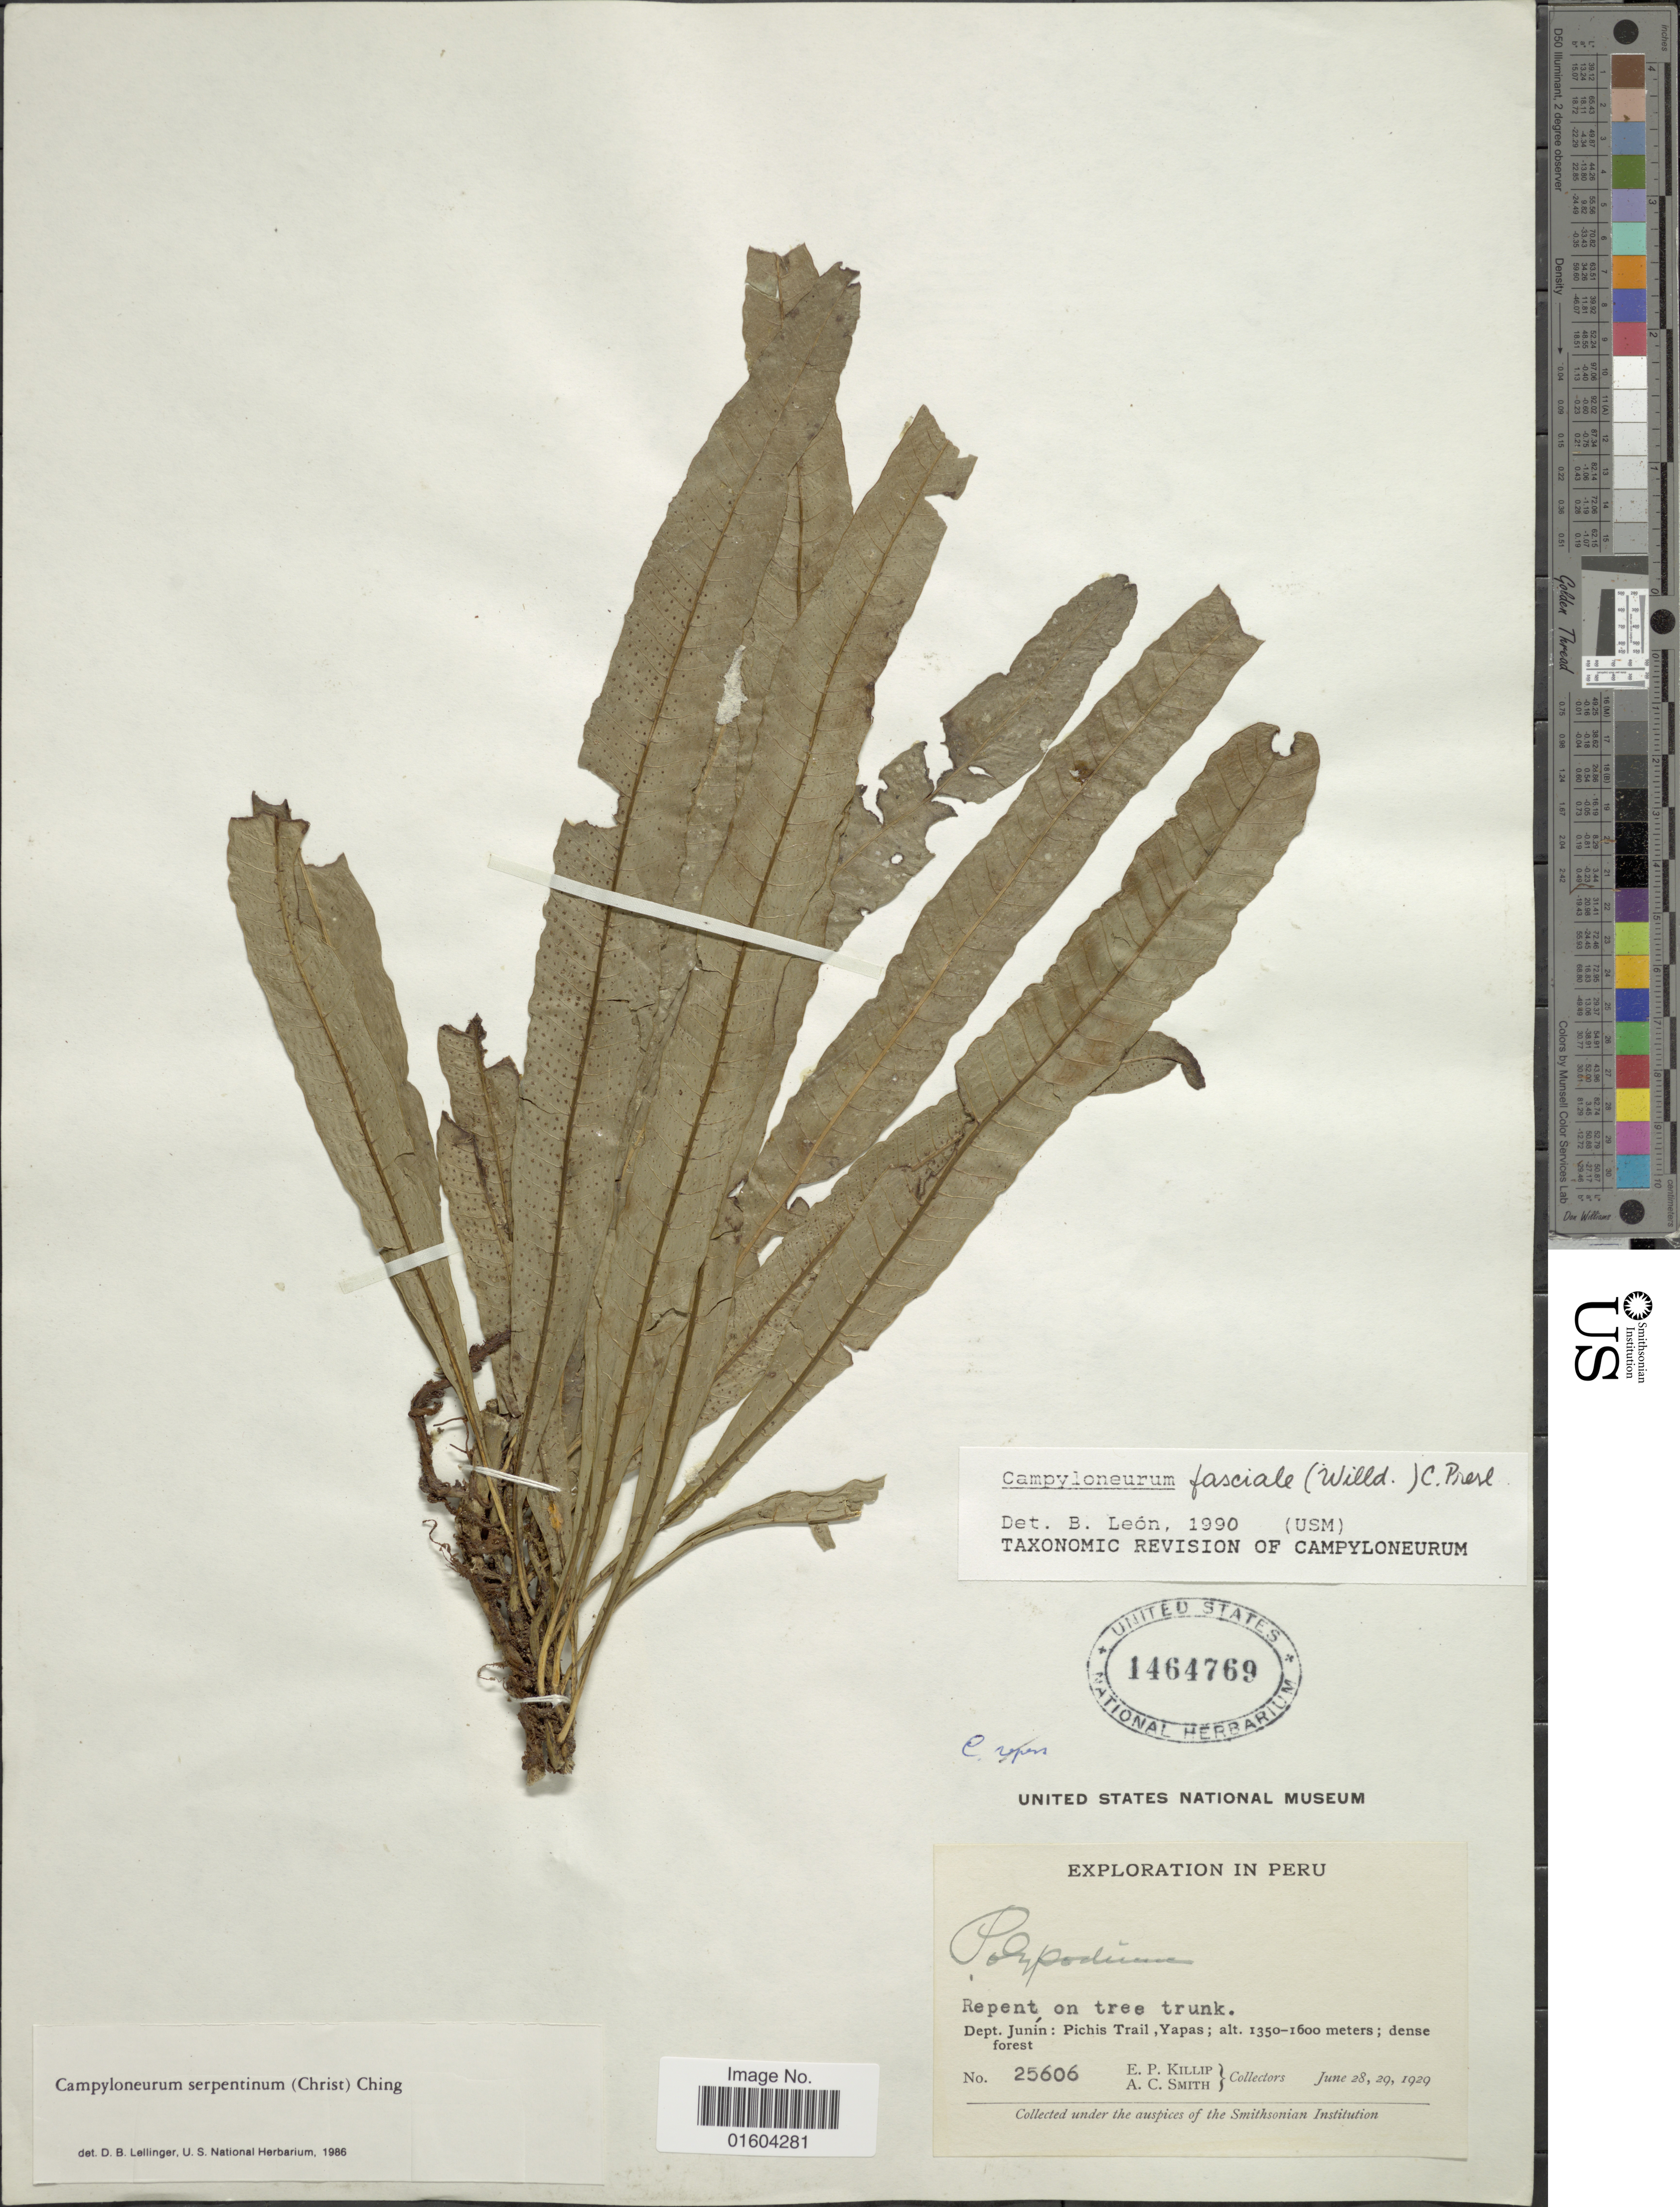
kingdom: Plantae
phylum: Tracheophyta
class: Polypodiopsida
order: Polypodiales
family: Polypodiaceae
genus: Campyloneurum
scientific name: Campyloneurum fasciale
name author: (Humb. & Bonap. ex Willd.) C. Presl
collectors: E. P. Killip & A. C. Smith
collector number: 25606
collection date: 1929-06-28/1929-06-29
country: Peru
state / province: Junín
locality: Dept. Junin: Pichis Trail, Yapas.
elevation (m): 1350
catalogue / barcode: US 1464769